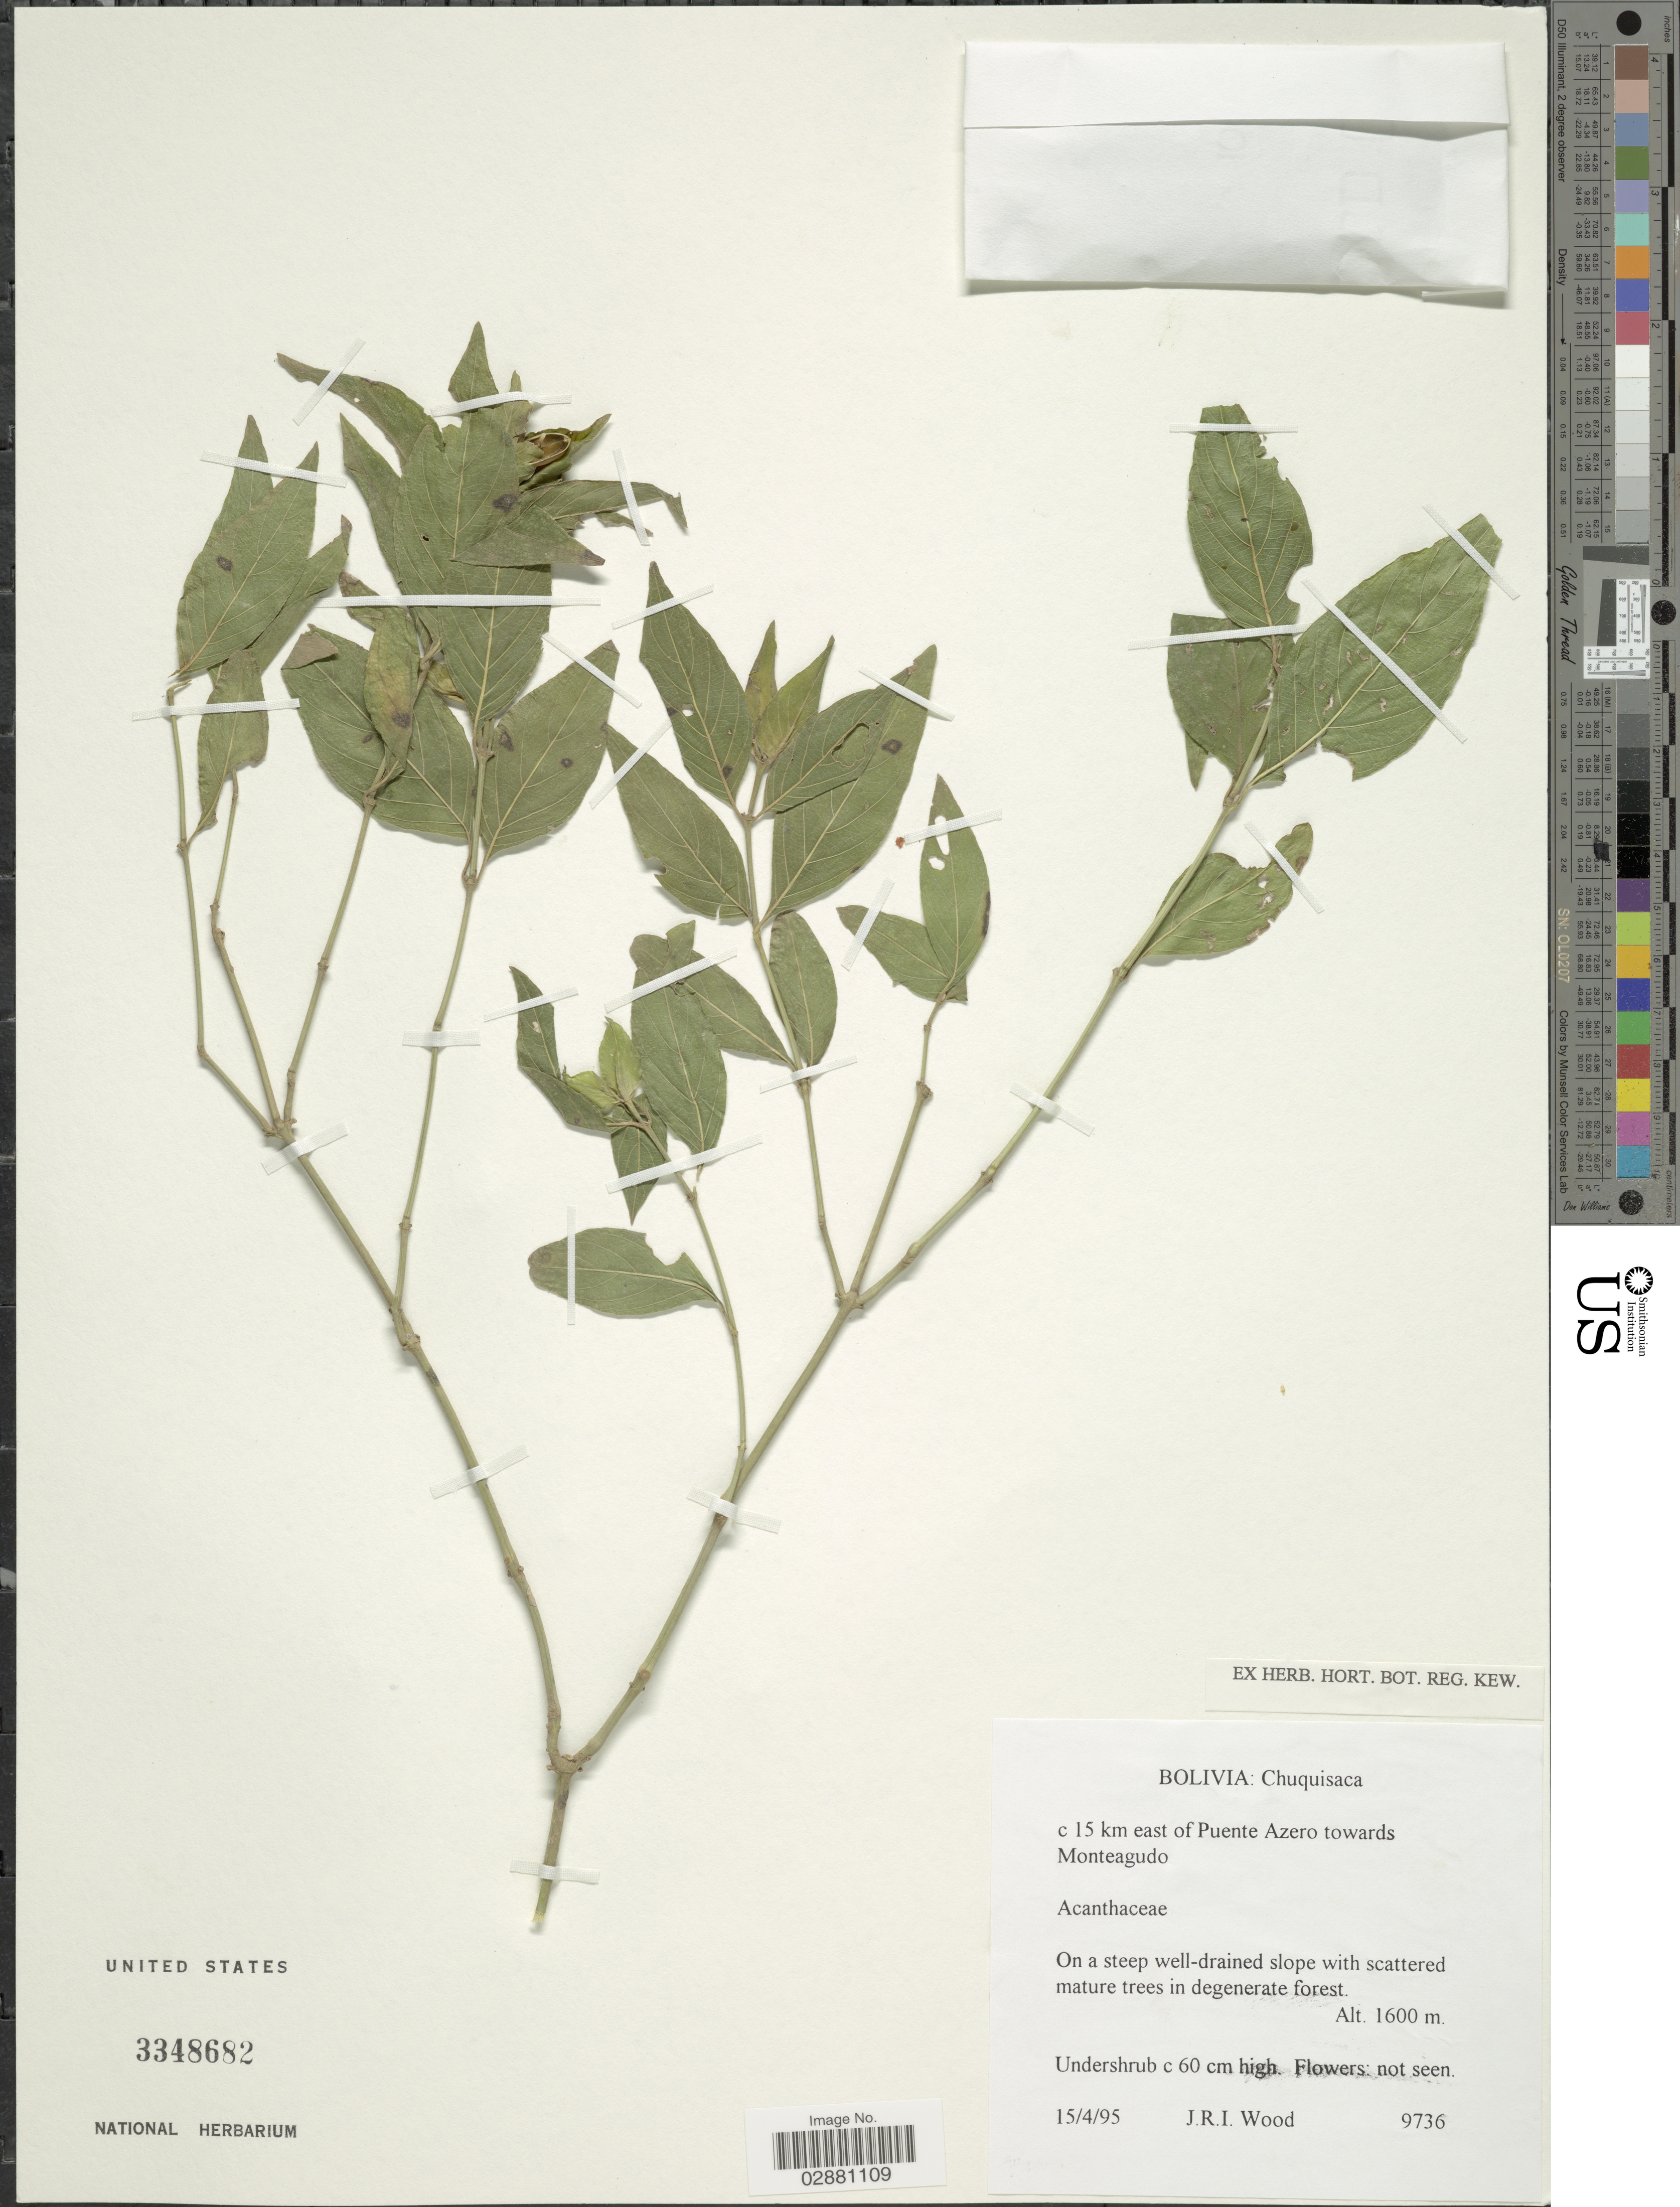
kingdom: Plantae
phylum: Tracheophyta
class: Magnoliopsida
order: Lamiales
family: Acanthaceae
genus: Justicia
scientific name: Justicia thunbergioides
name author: (Lindau) Leonard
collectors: J. R. I. Wood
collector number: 9736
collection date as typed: Transcribed d/m/y: 15/4/95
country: Bolivia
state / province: Chuquisaca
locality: C 15 km east of Puente Azero towards Monteagudo.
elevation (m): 1600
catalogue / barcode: US 3348682